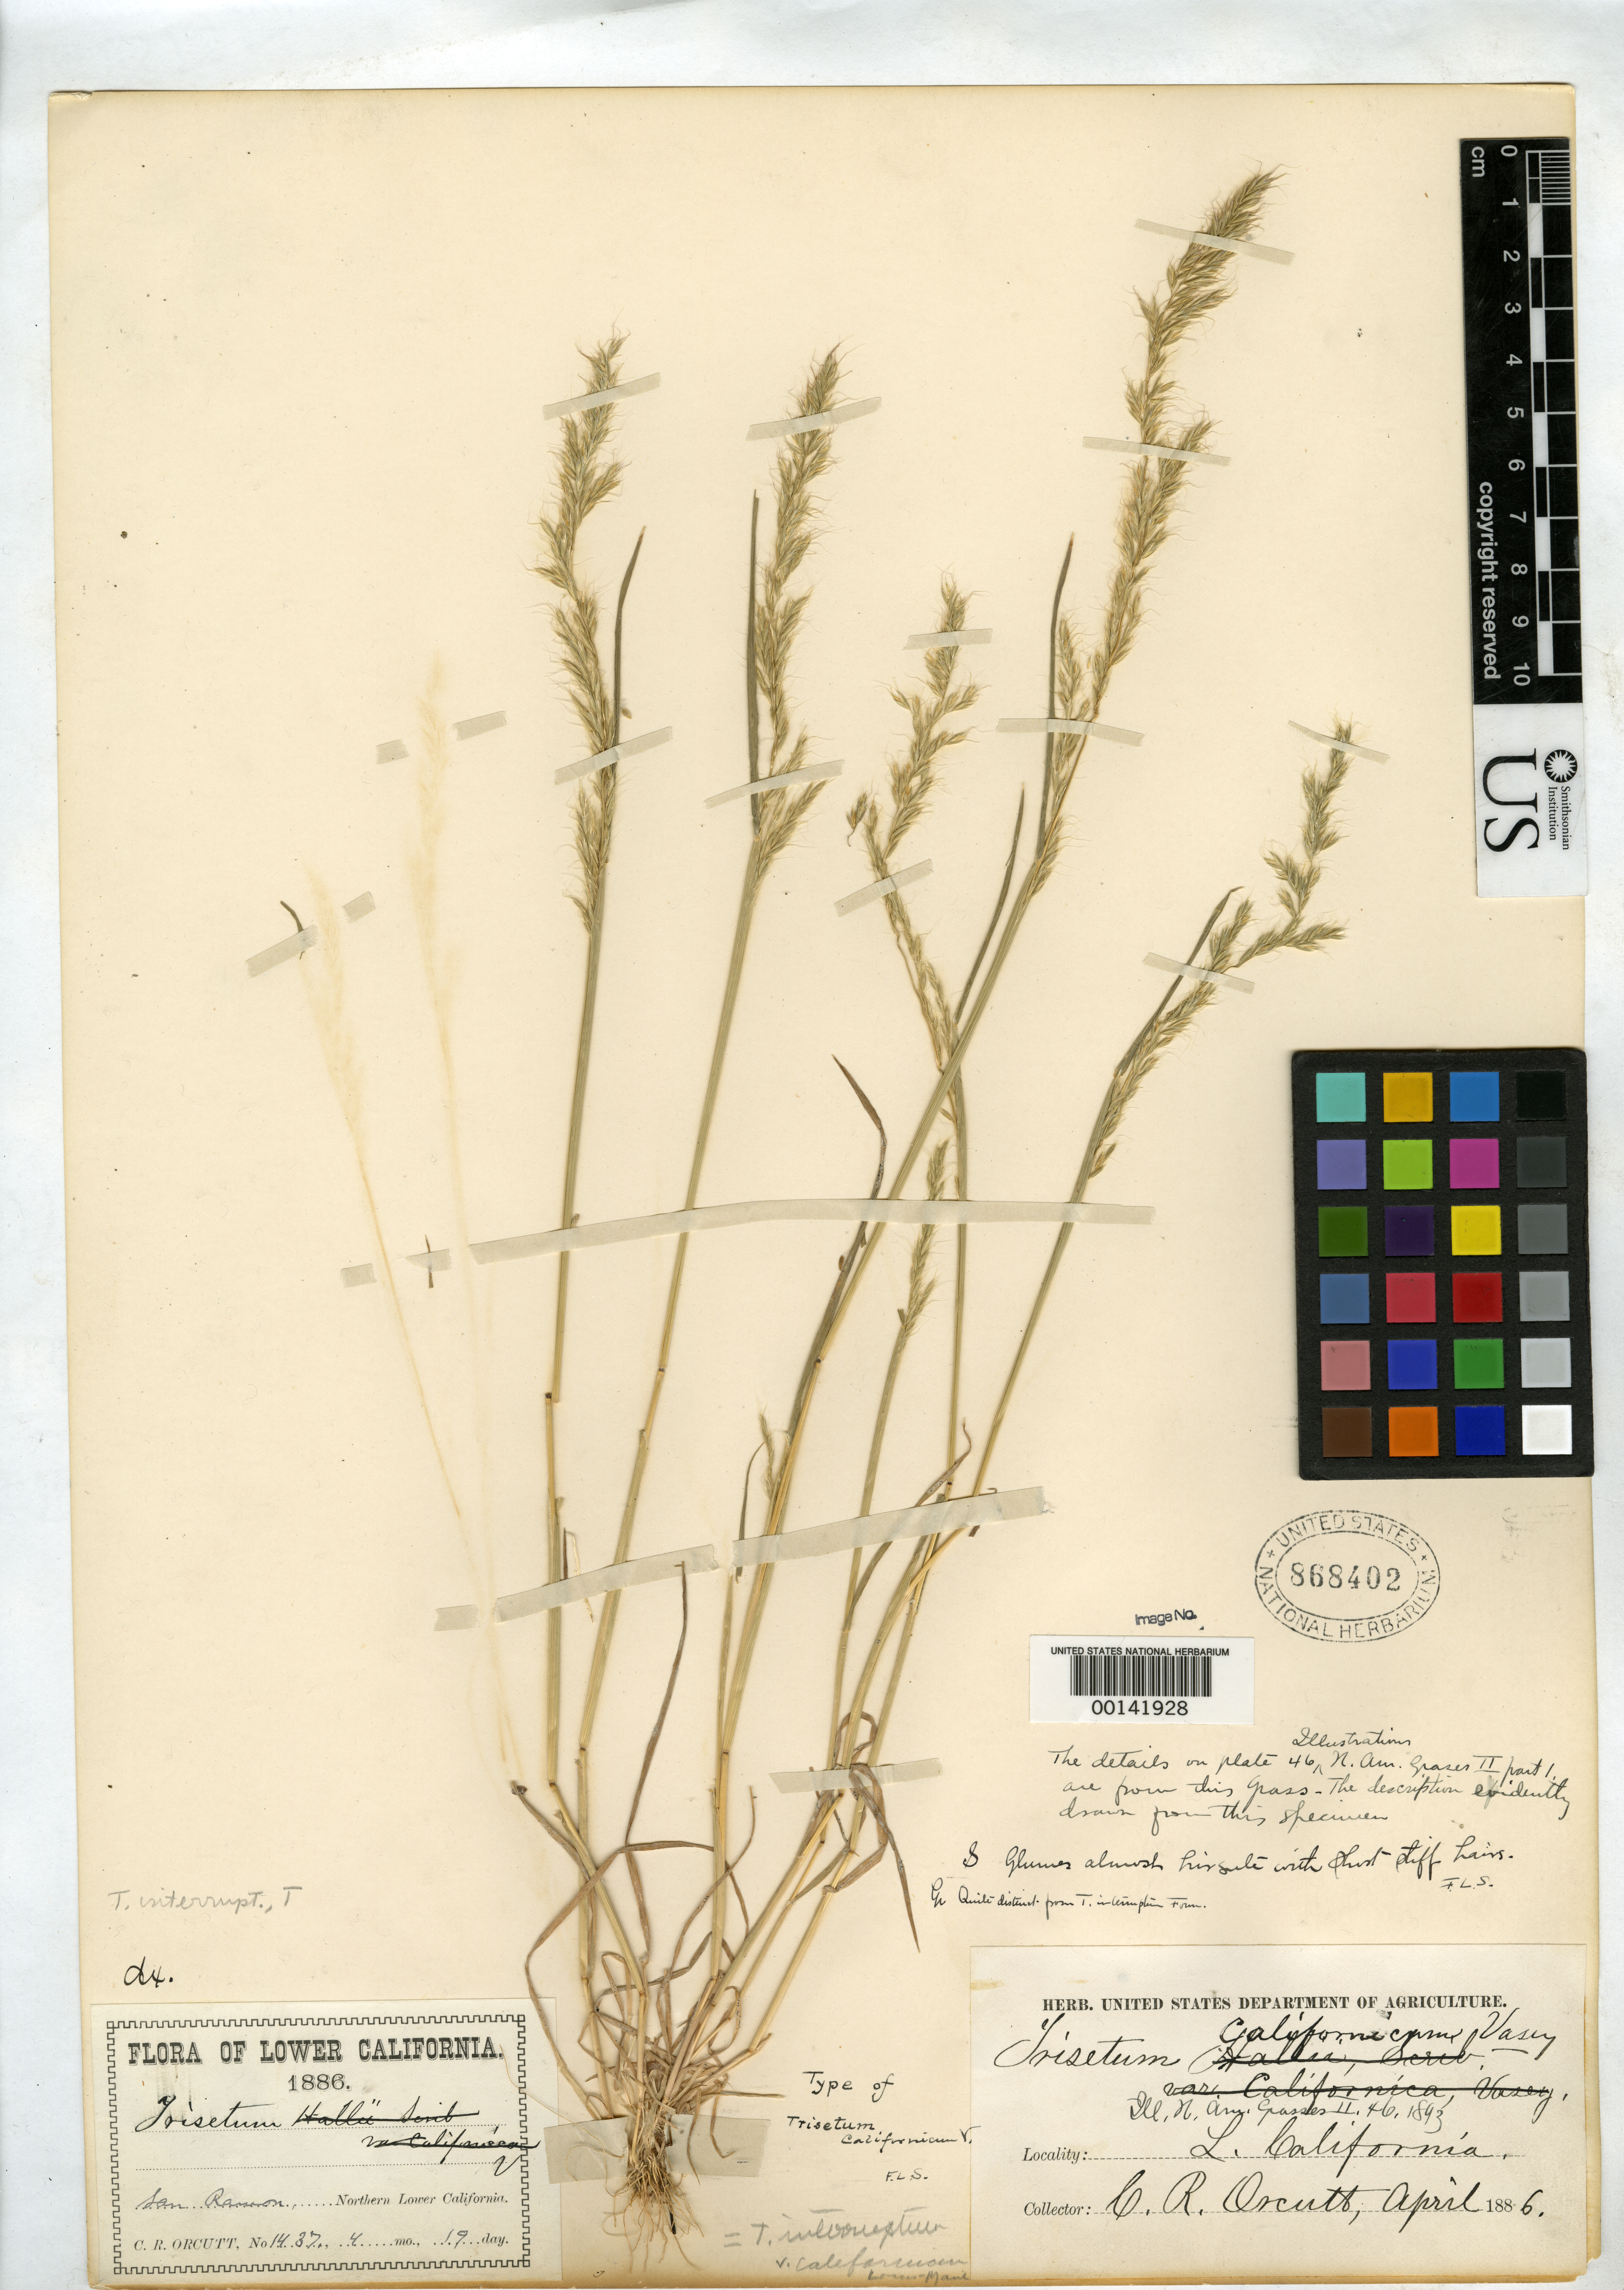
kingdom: Plantae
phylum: Tracheophyta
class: Liliopsida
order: Poales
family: Poaceae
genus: Trisetum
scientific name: Trisetum californicum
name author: Vasey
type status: Isotype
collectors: C. R. Orcutt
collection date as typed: Apr 1886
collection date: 1886-04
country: Mexico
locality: Lower California.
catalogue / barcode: US 868402